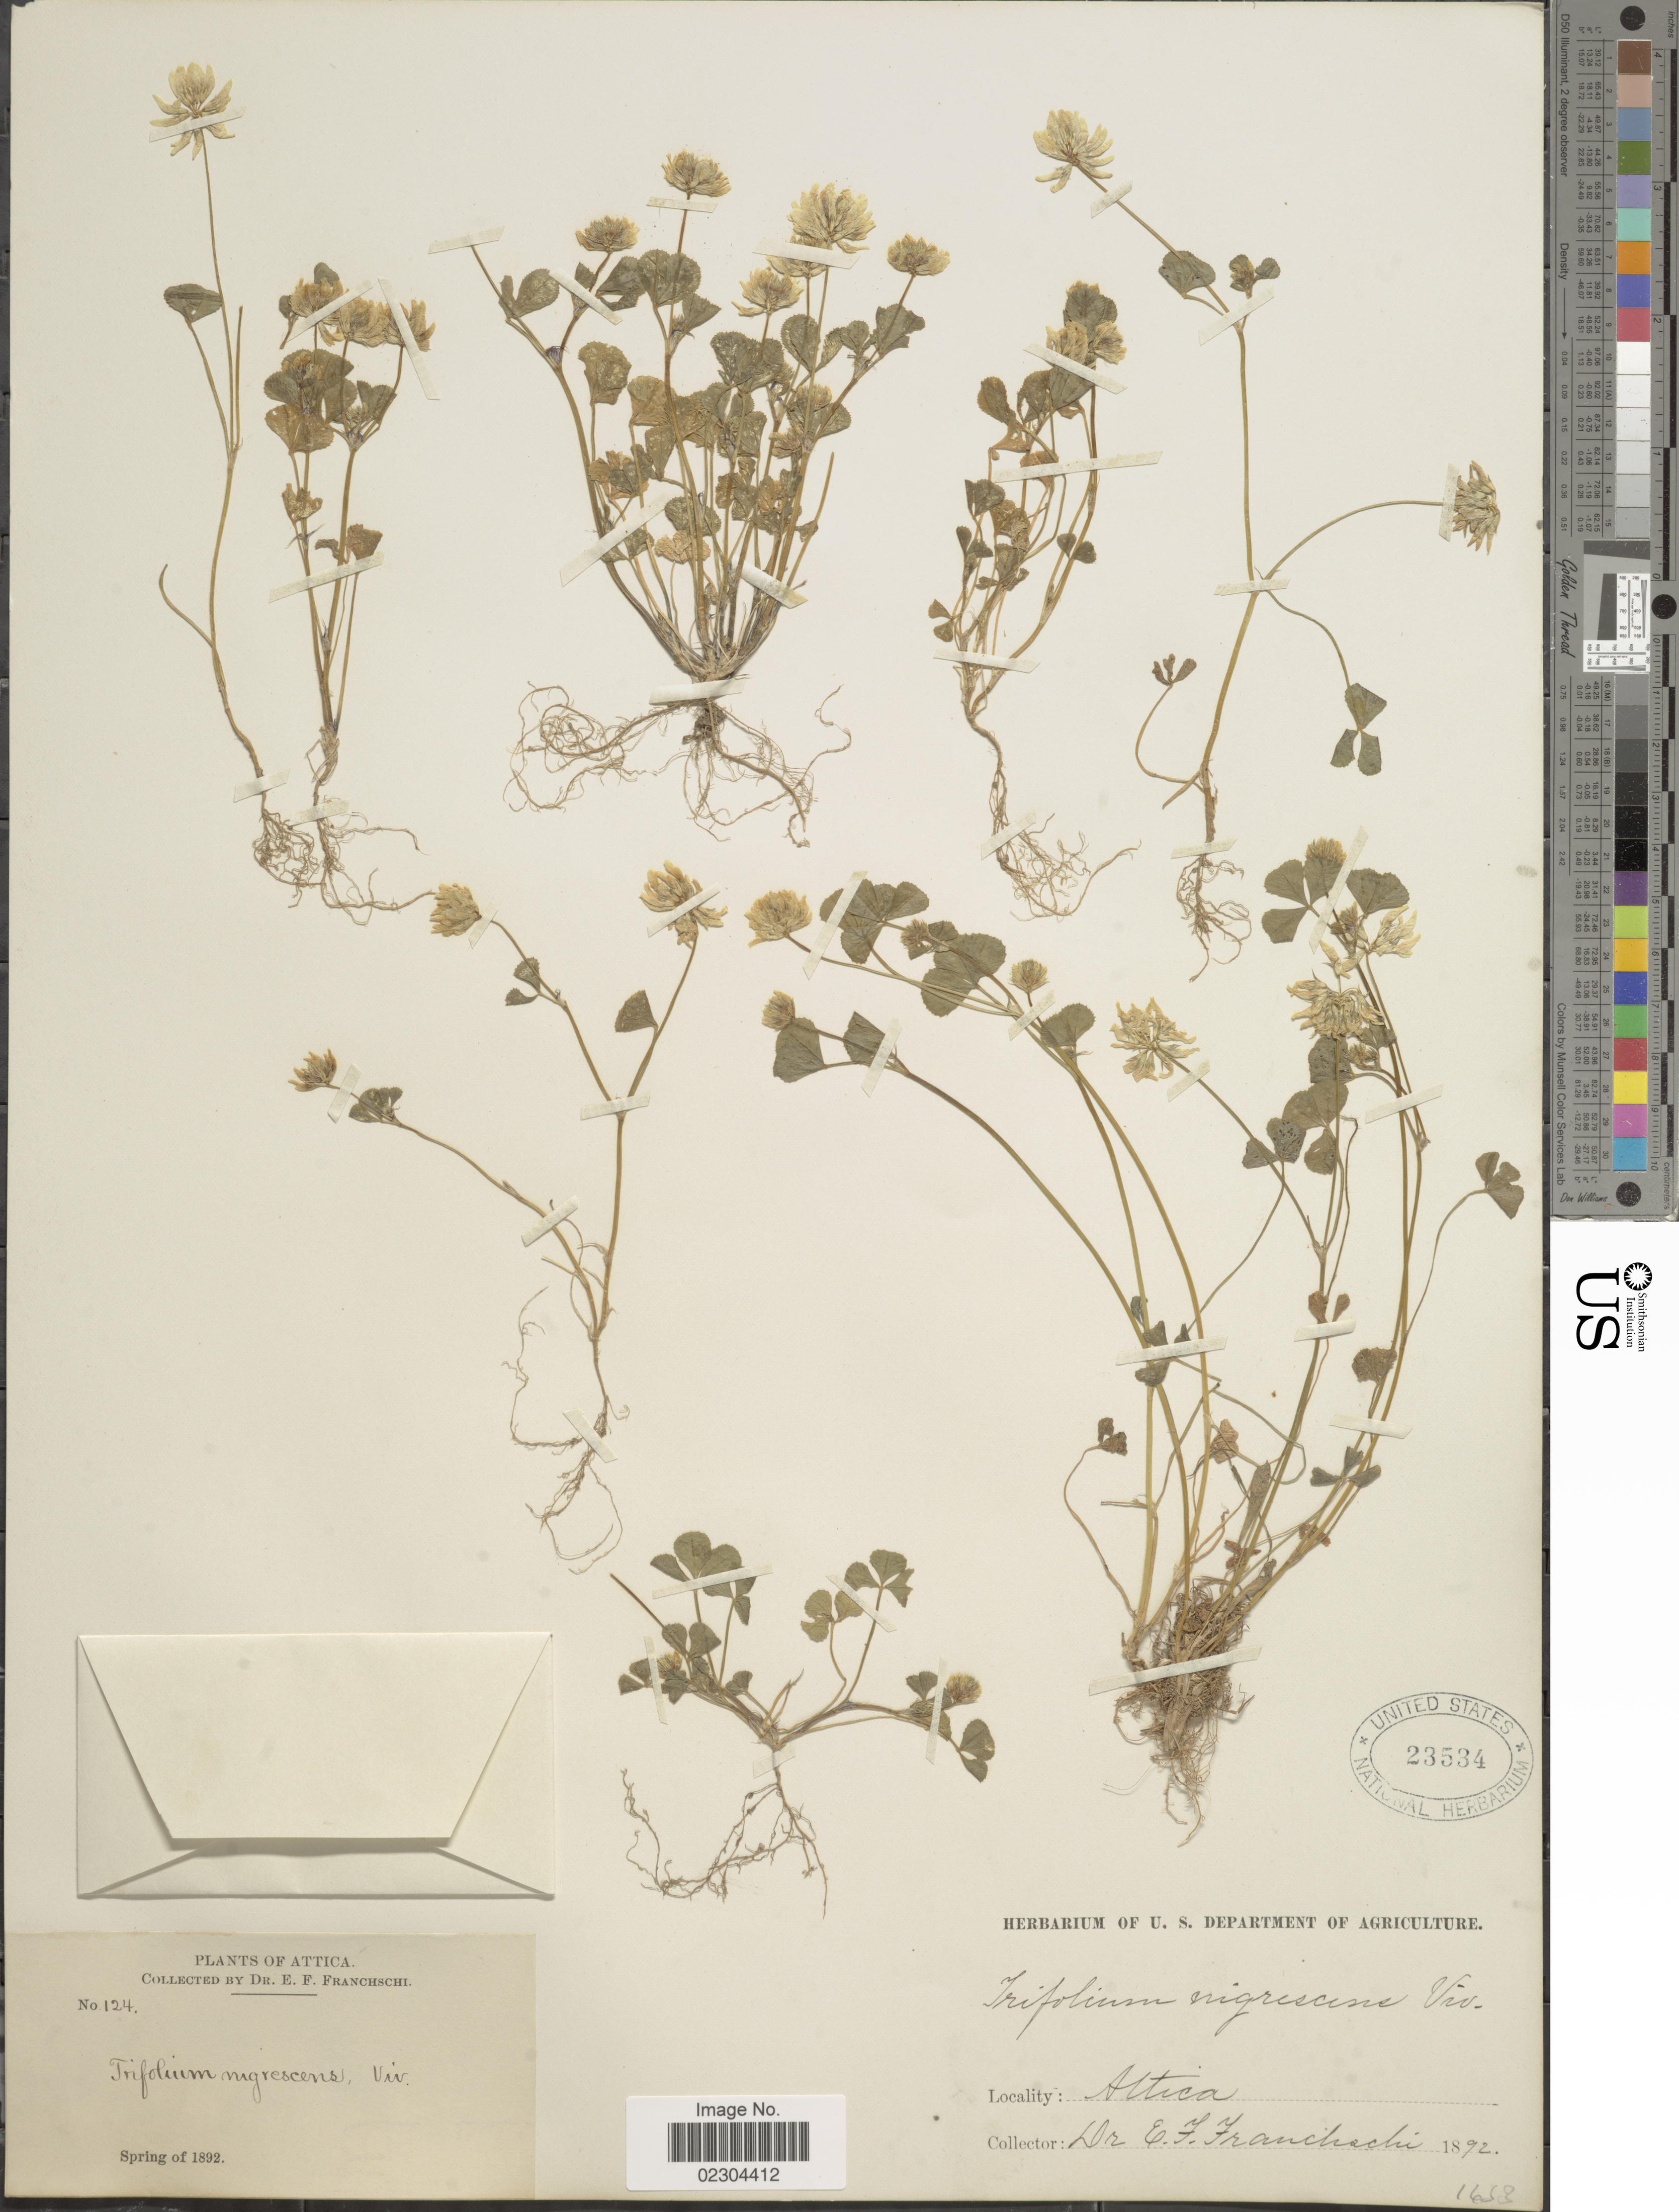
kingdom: Plantae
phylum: Tracheophyta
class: Magnoliopsida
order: Fabales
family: Fabaceae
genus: Trifolium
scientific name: Trifolium nigrescens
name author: Viv.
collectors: E. Franchschi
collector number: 124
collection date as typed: spring of 1892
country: Greece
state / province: Attica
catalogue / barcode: US 23534